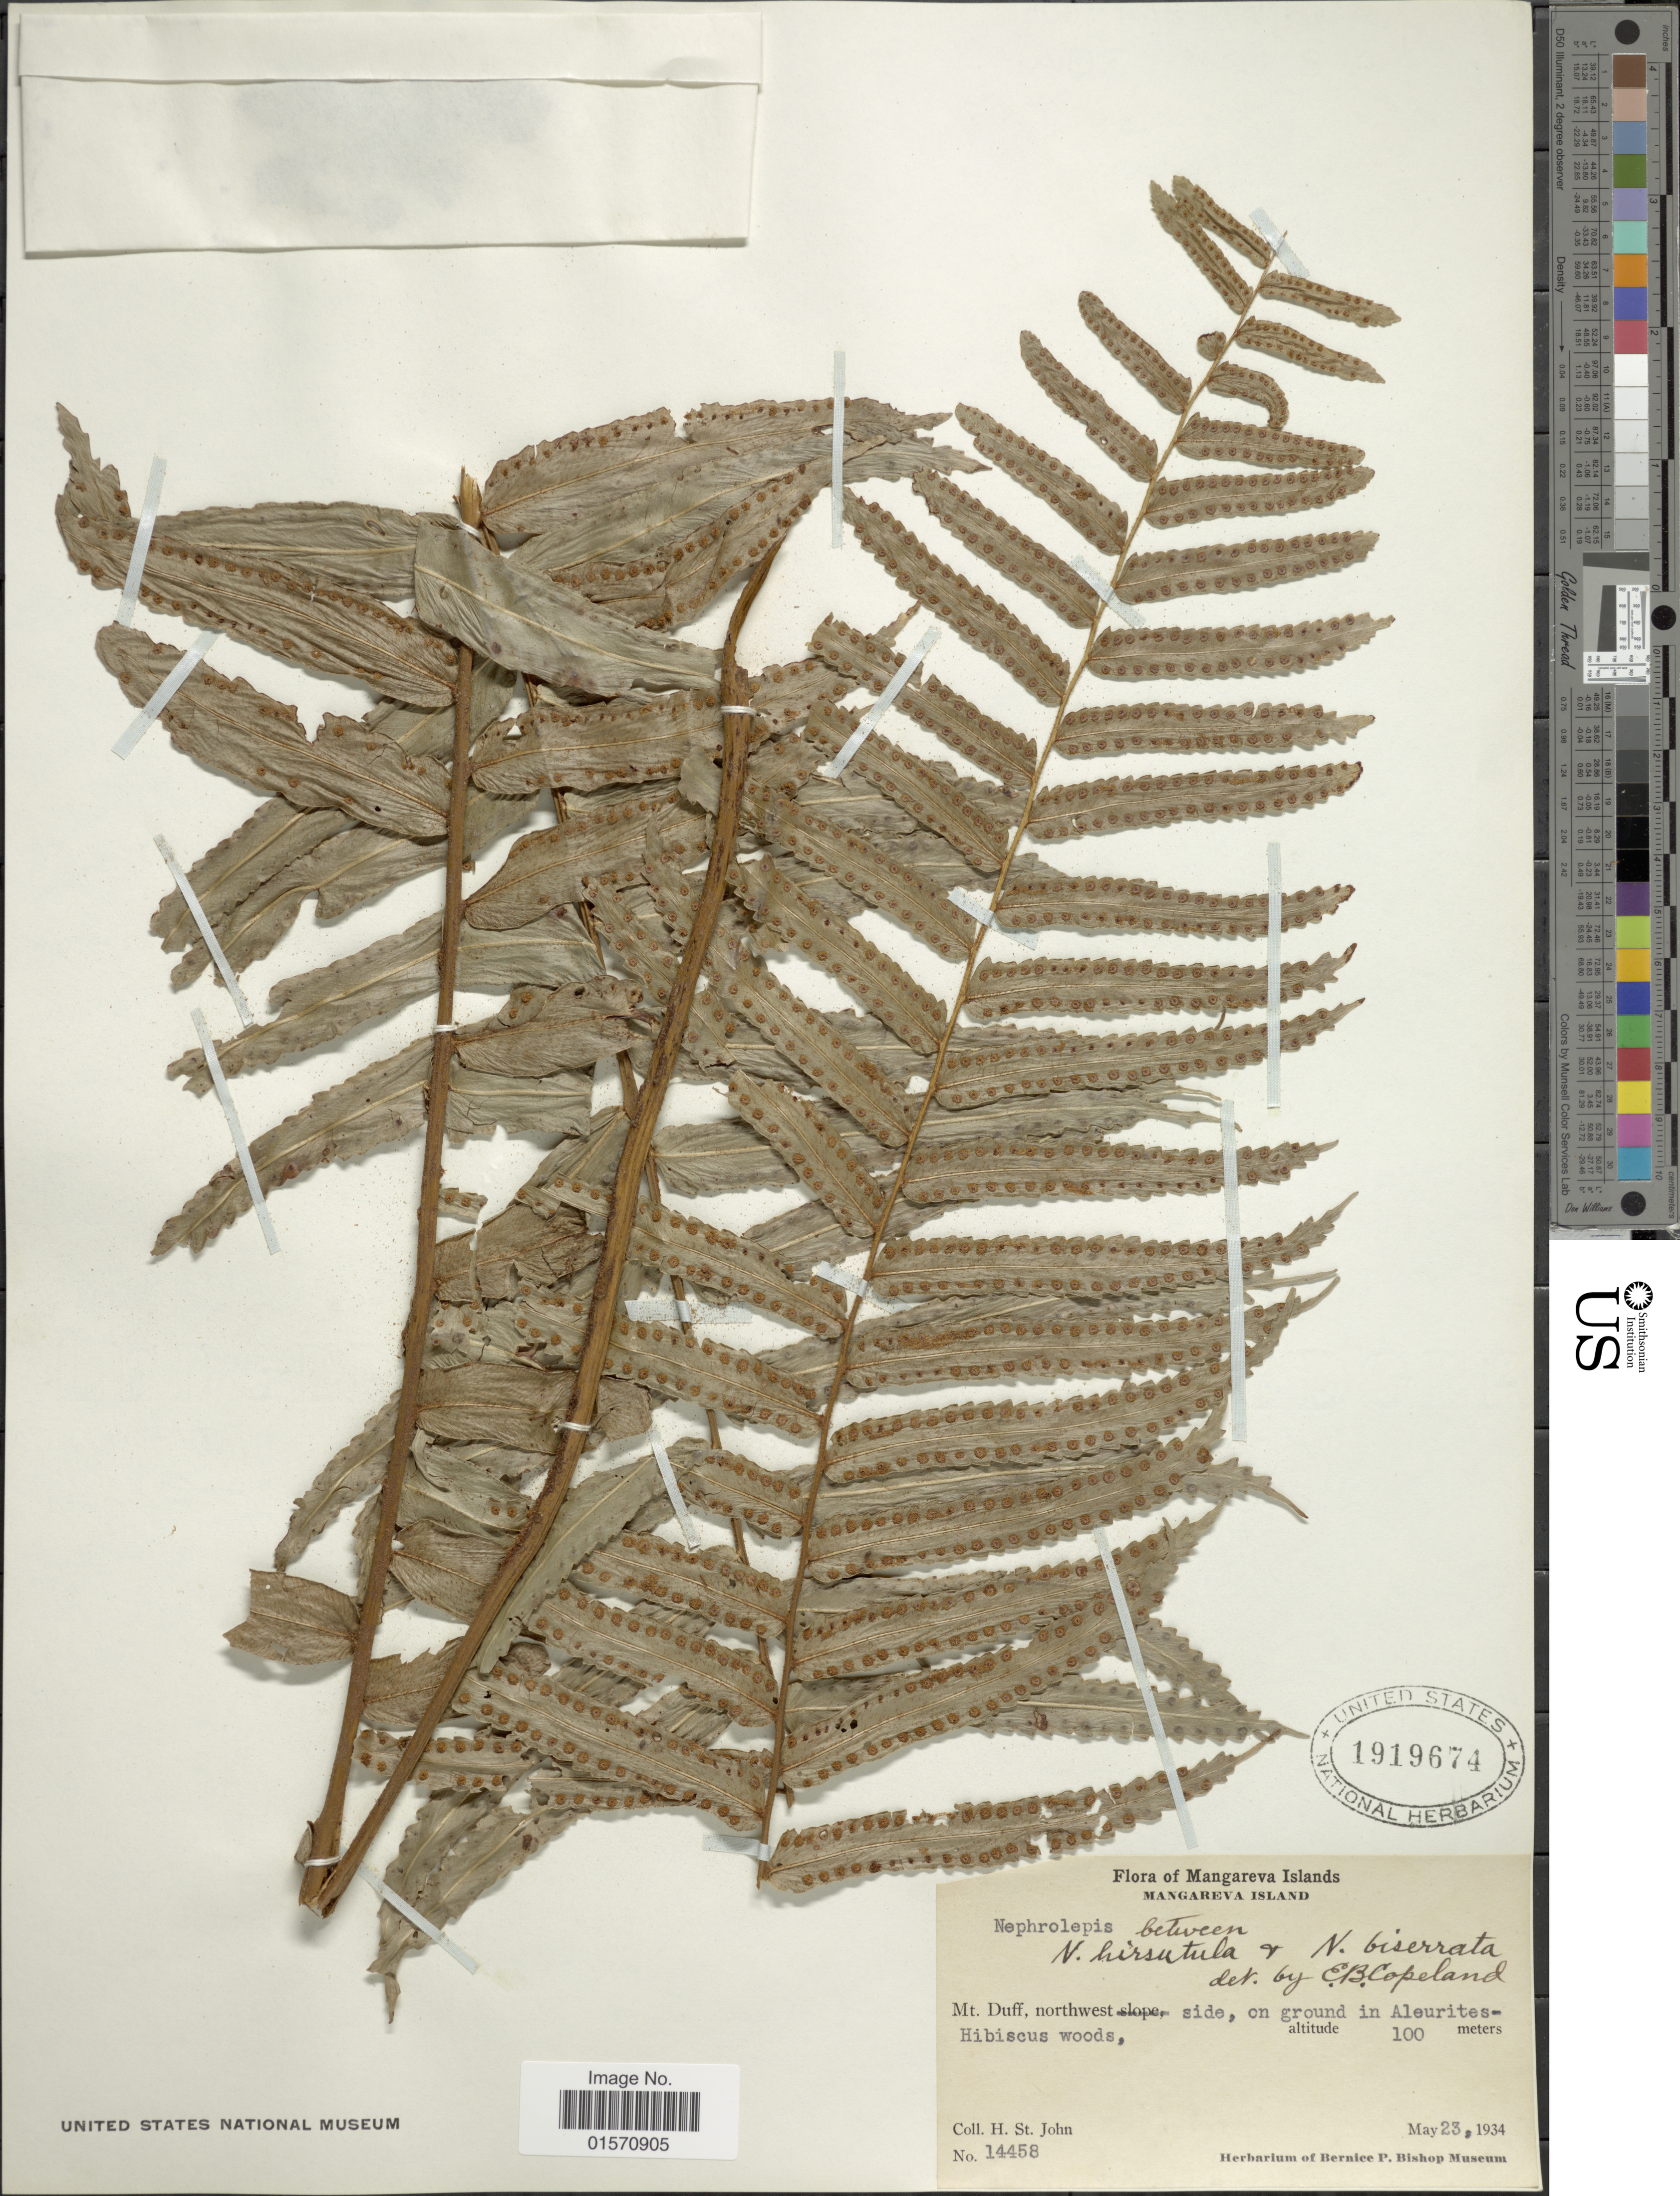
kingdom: Plantae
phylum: Tracheophyta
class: Polypodiopsida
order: Polypodiales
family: Nephrolepidaceae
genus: Nephrolepis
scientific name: Nephrolepis hirsutula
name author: (G. Forst.) C. Presl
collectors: H. St. John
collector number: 14458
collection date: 1934-05-23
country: French Polynesia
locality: Mangareva Islands. Mangareva Island. Mt. Duff, northwest side, on ground in Aleurites-Hibiscus woods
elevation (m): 100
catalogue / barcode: US 1919674